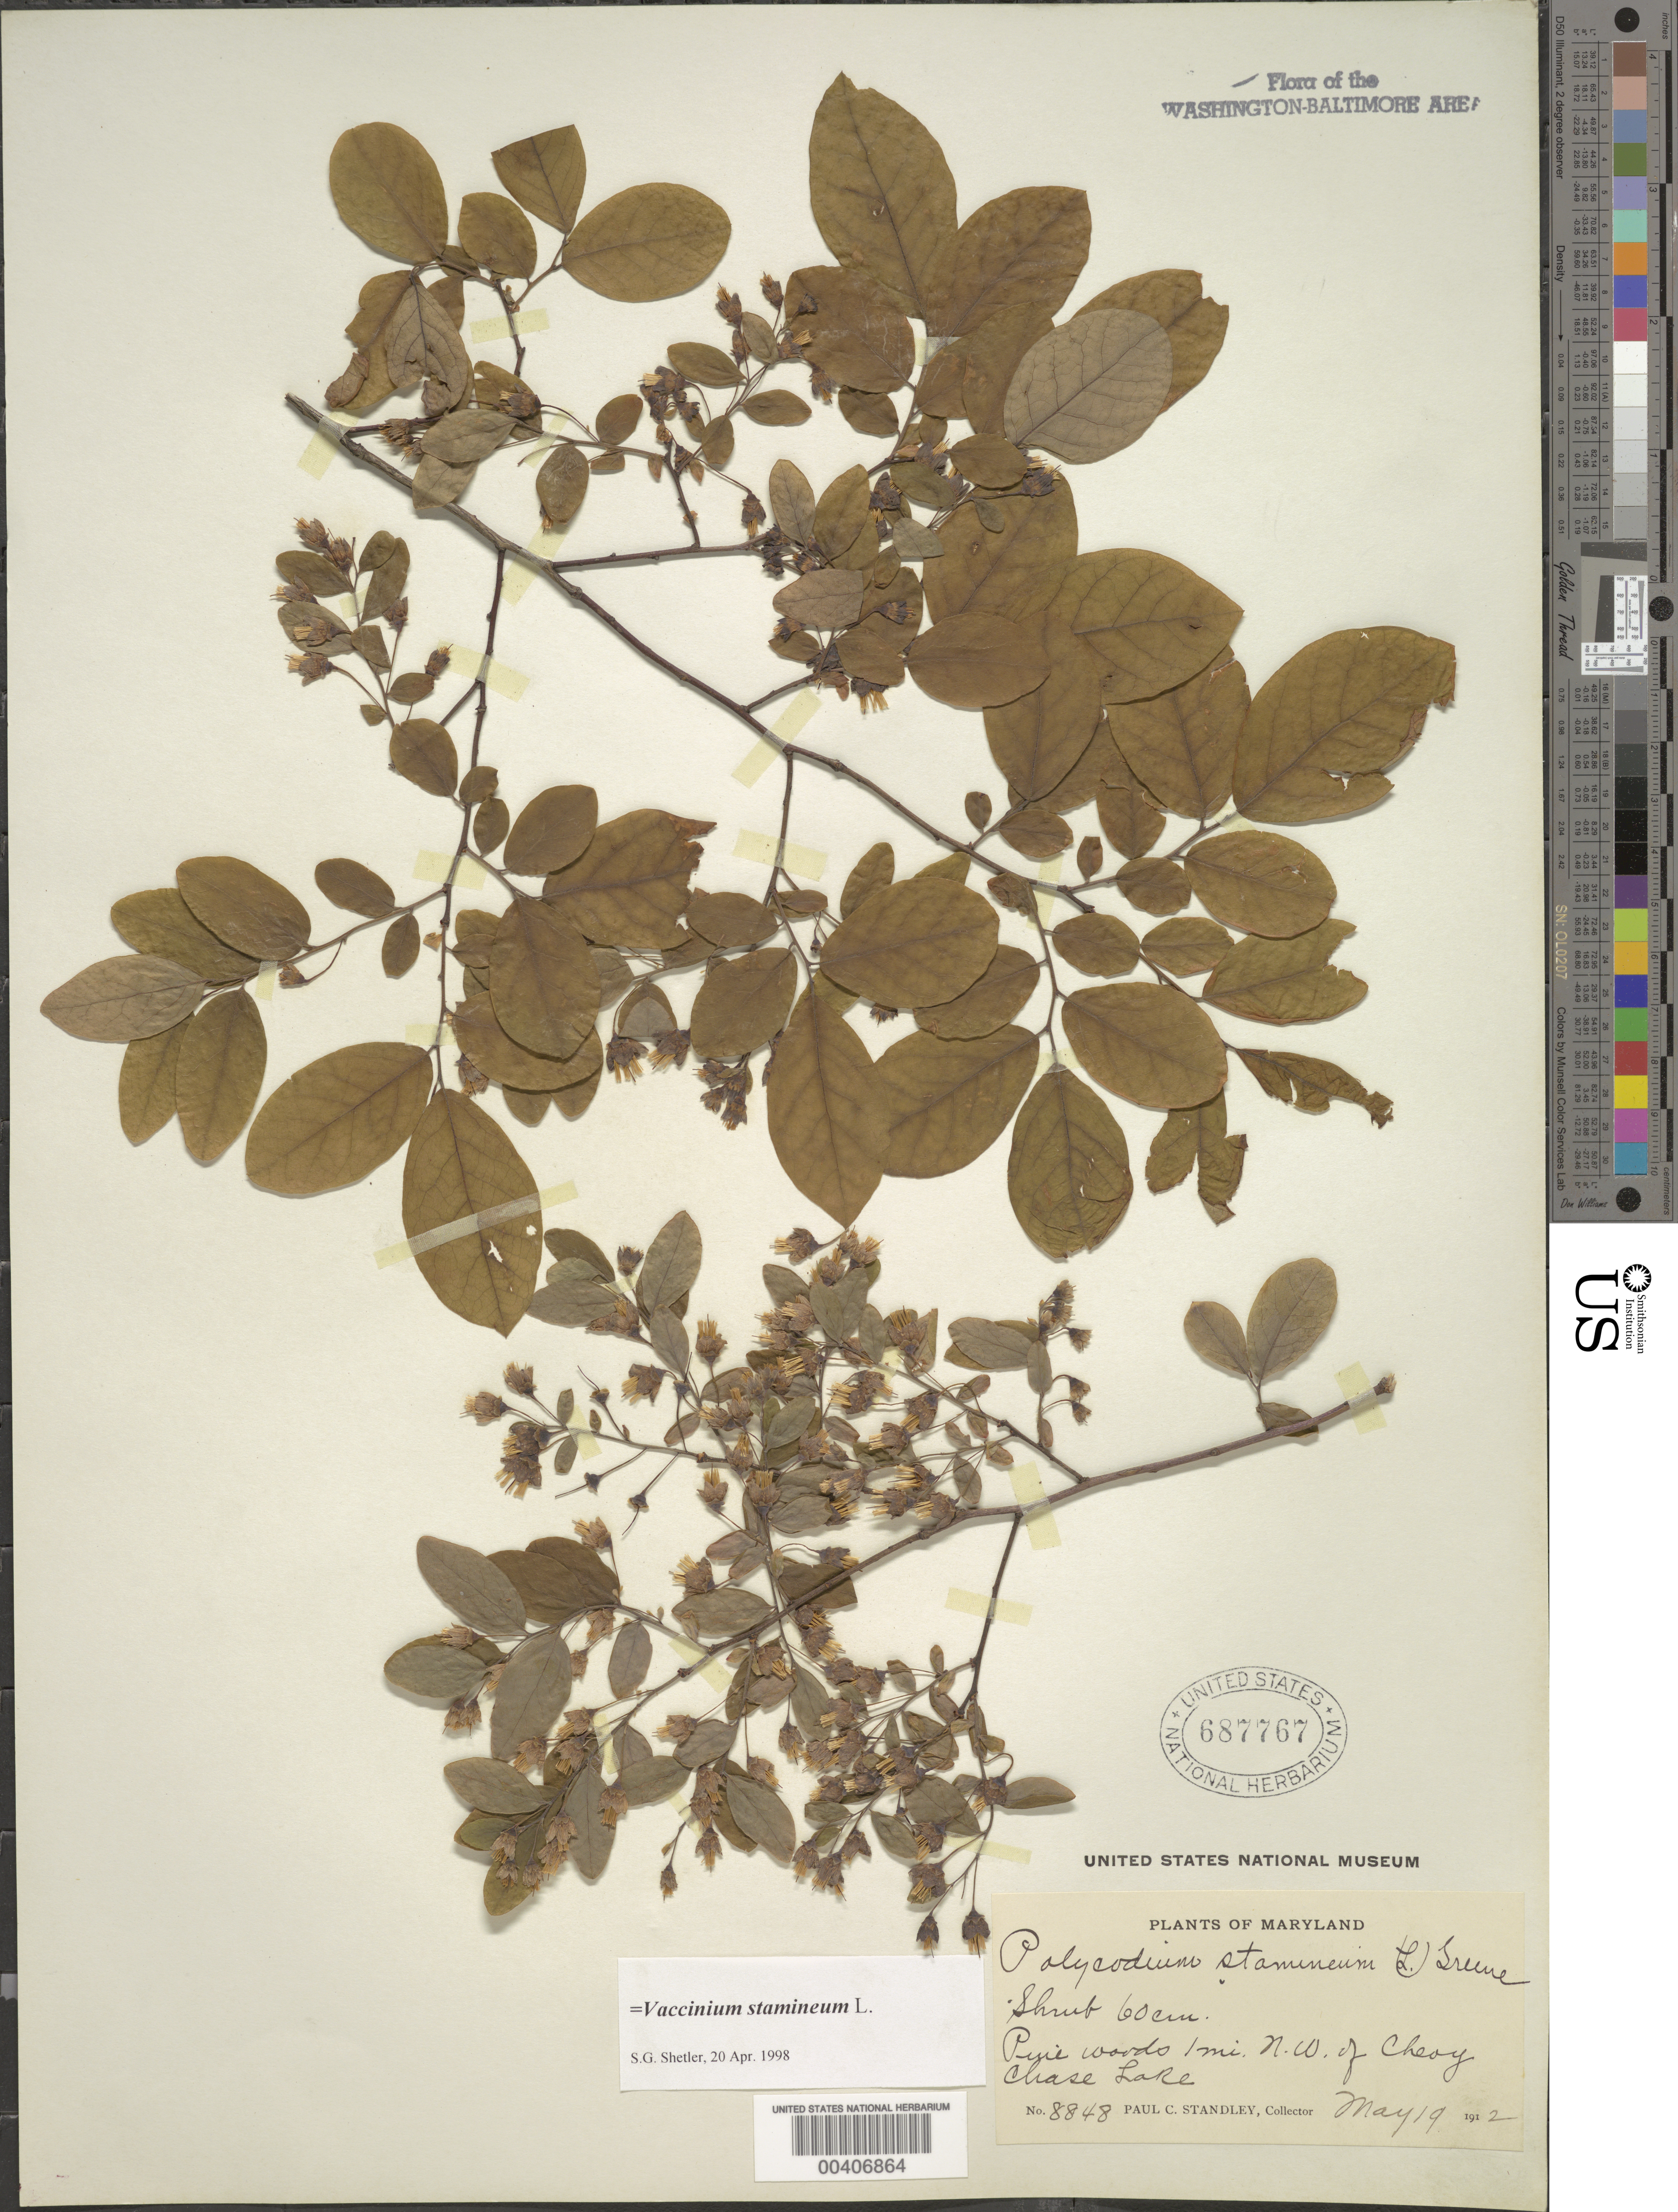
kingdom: Plantae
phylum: Tracheophyta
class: Magnoliopsida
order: Ericales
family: Ericaceae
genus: Vaccinium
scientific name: Vaccinium stamineum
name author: L.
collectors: P. C. Standley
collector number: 8848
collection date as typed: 19 May 1912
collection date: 1912-05-19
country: United States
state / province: Maryland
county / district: Montgomery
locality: Northwest of Chevy Chase Lake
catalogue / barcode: US 687767